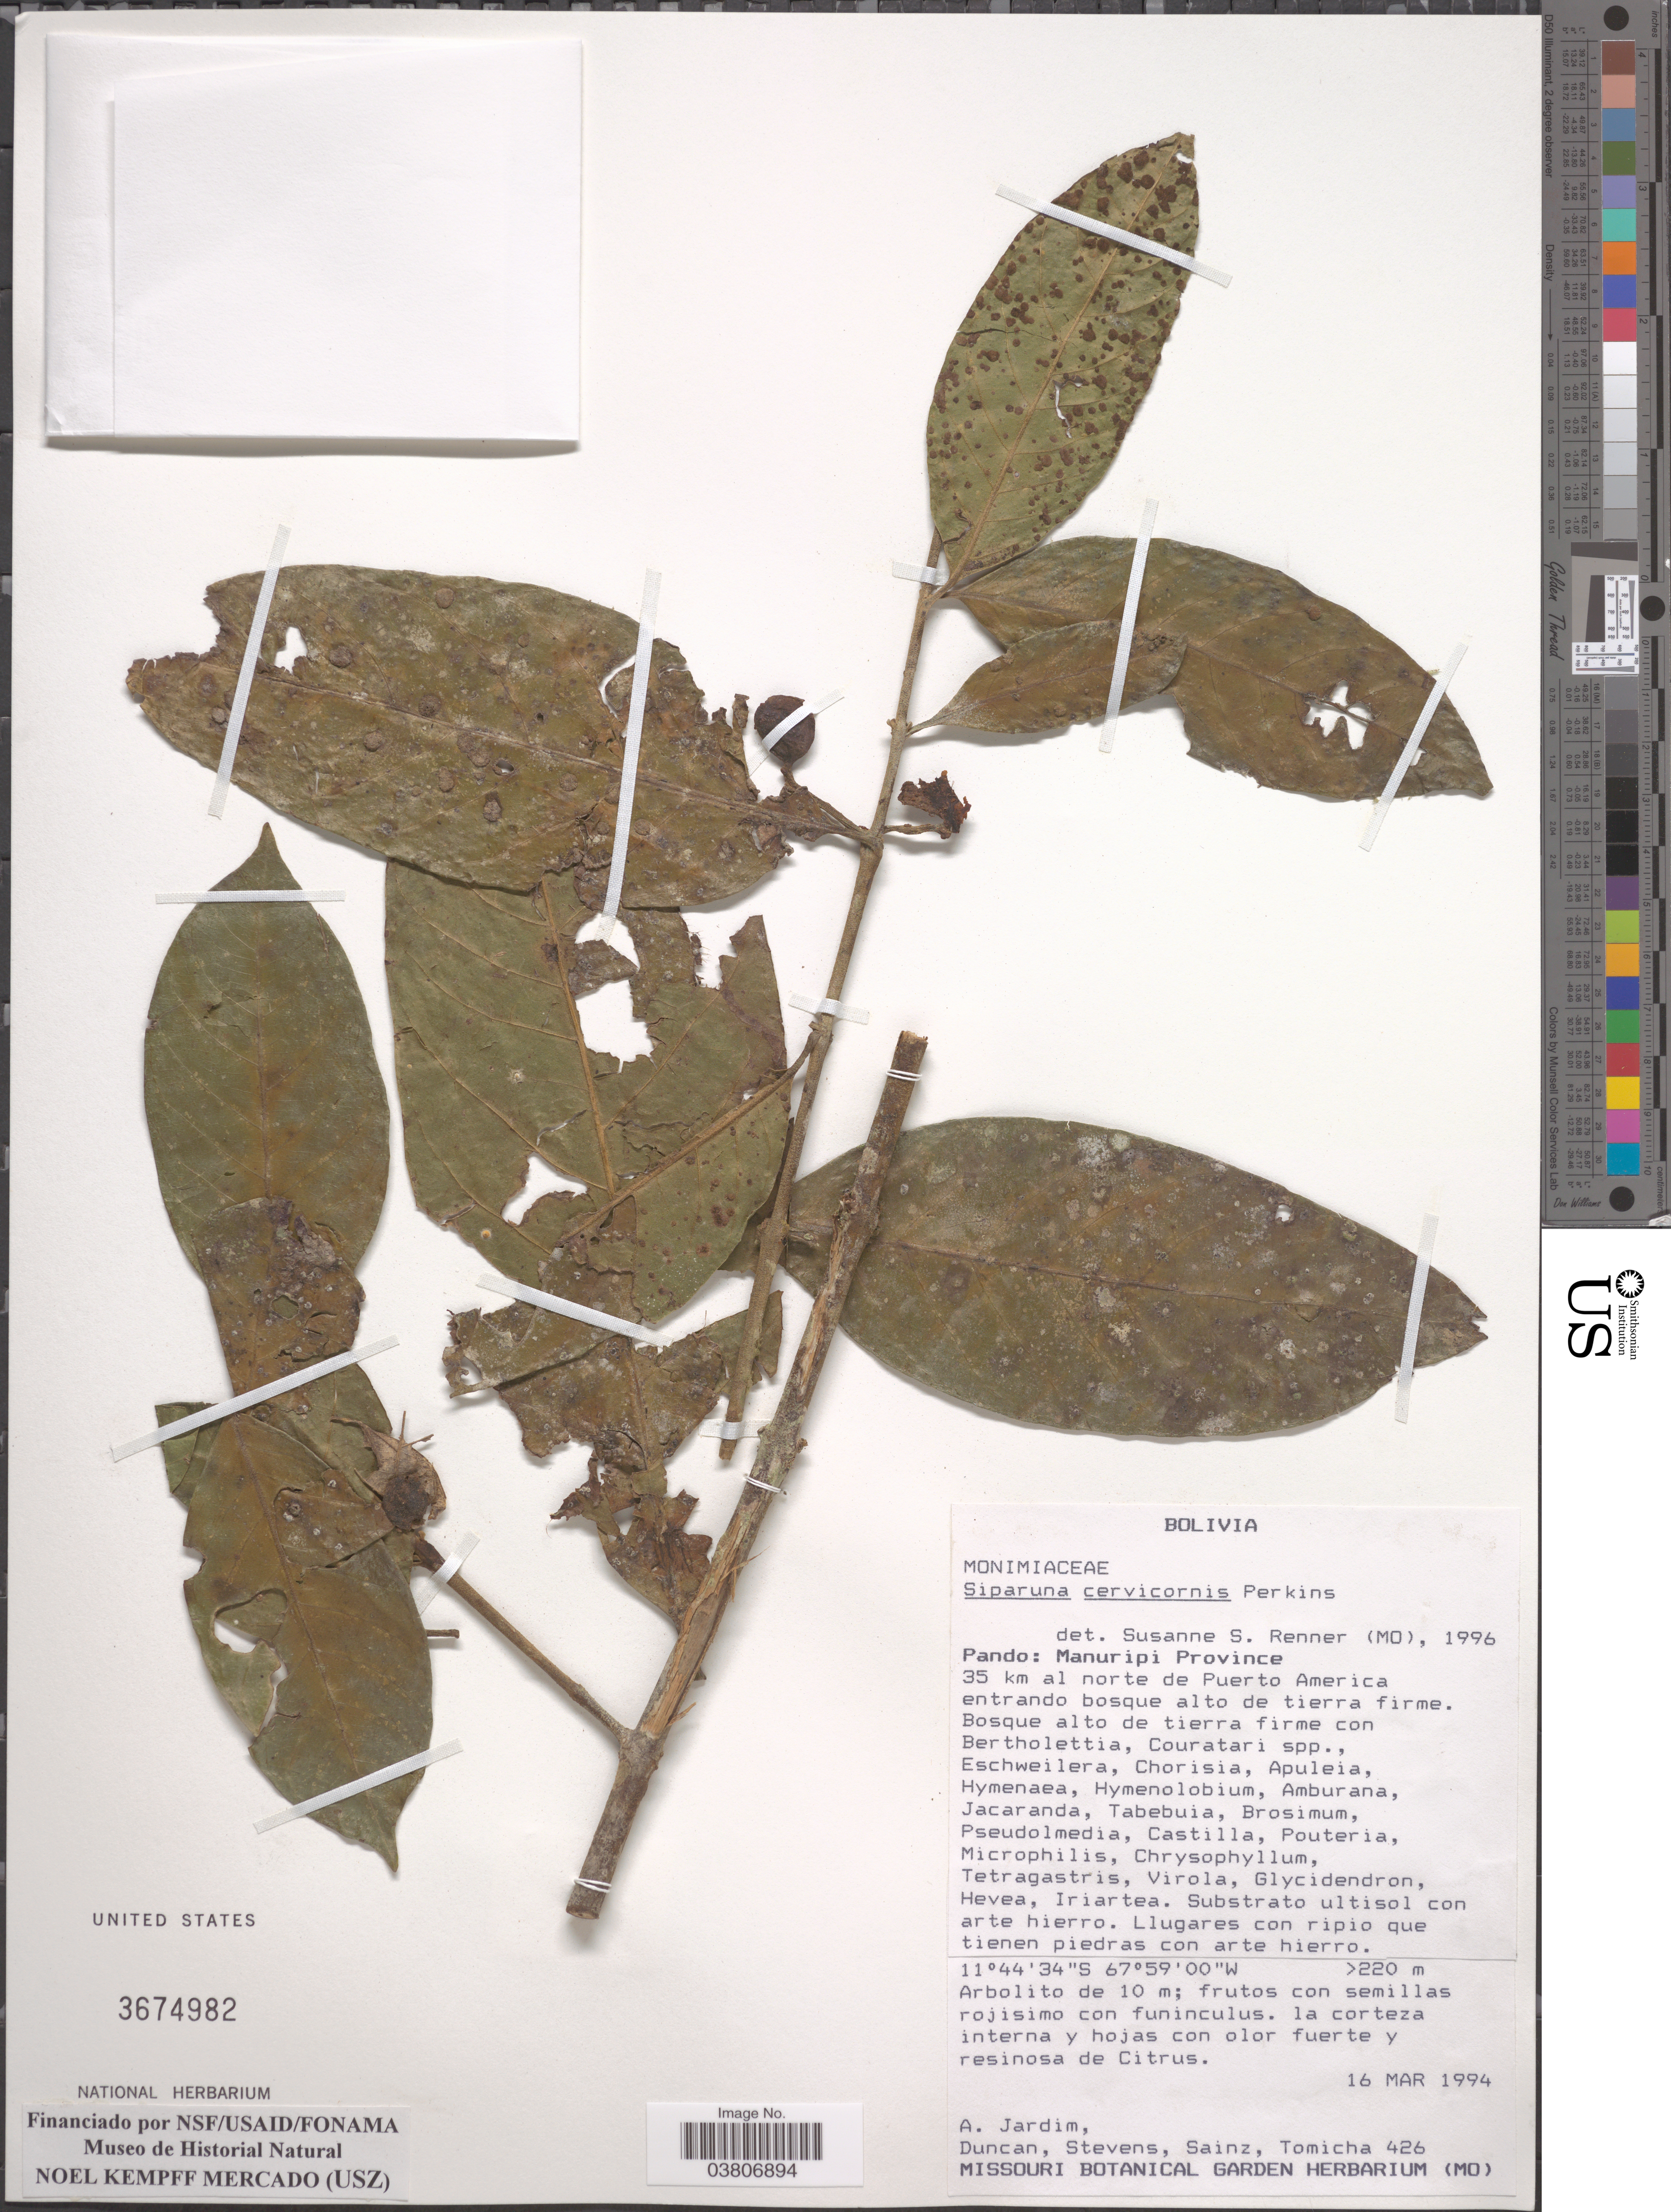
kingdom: Plantae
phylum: Tracheophyta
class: Magnoliopsida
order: Laurales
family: Siparunaceae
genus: Siparuna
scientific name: Siparuna cervicornis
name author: Perkins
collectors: A. Jardim, Duncan, -. Stevens, -. Sainz & -. Tomicha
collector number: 426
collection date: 1994-03-16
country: Bolivia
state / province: Pando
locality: Manuripi Province. 35 km al norte de Puerto America entrando bosque alto de tierra firme.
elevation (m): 220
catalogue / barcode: US 3674982